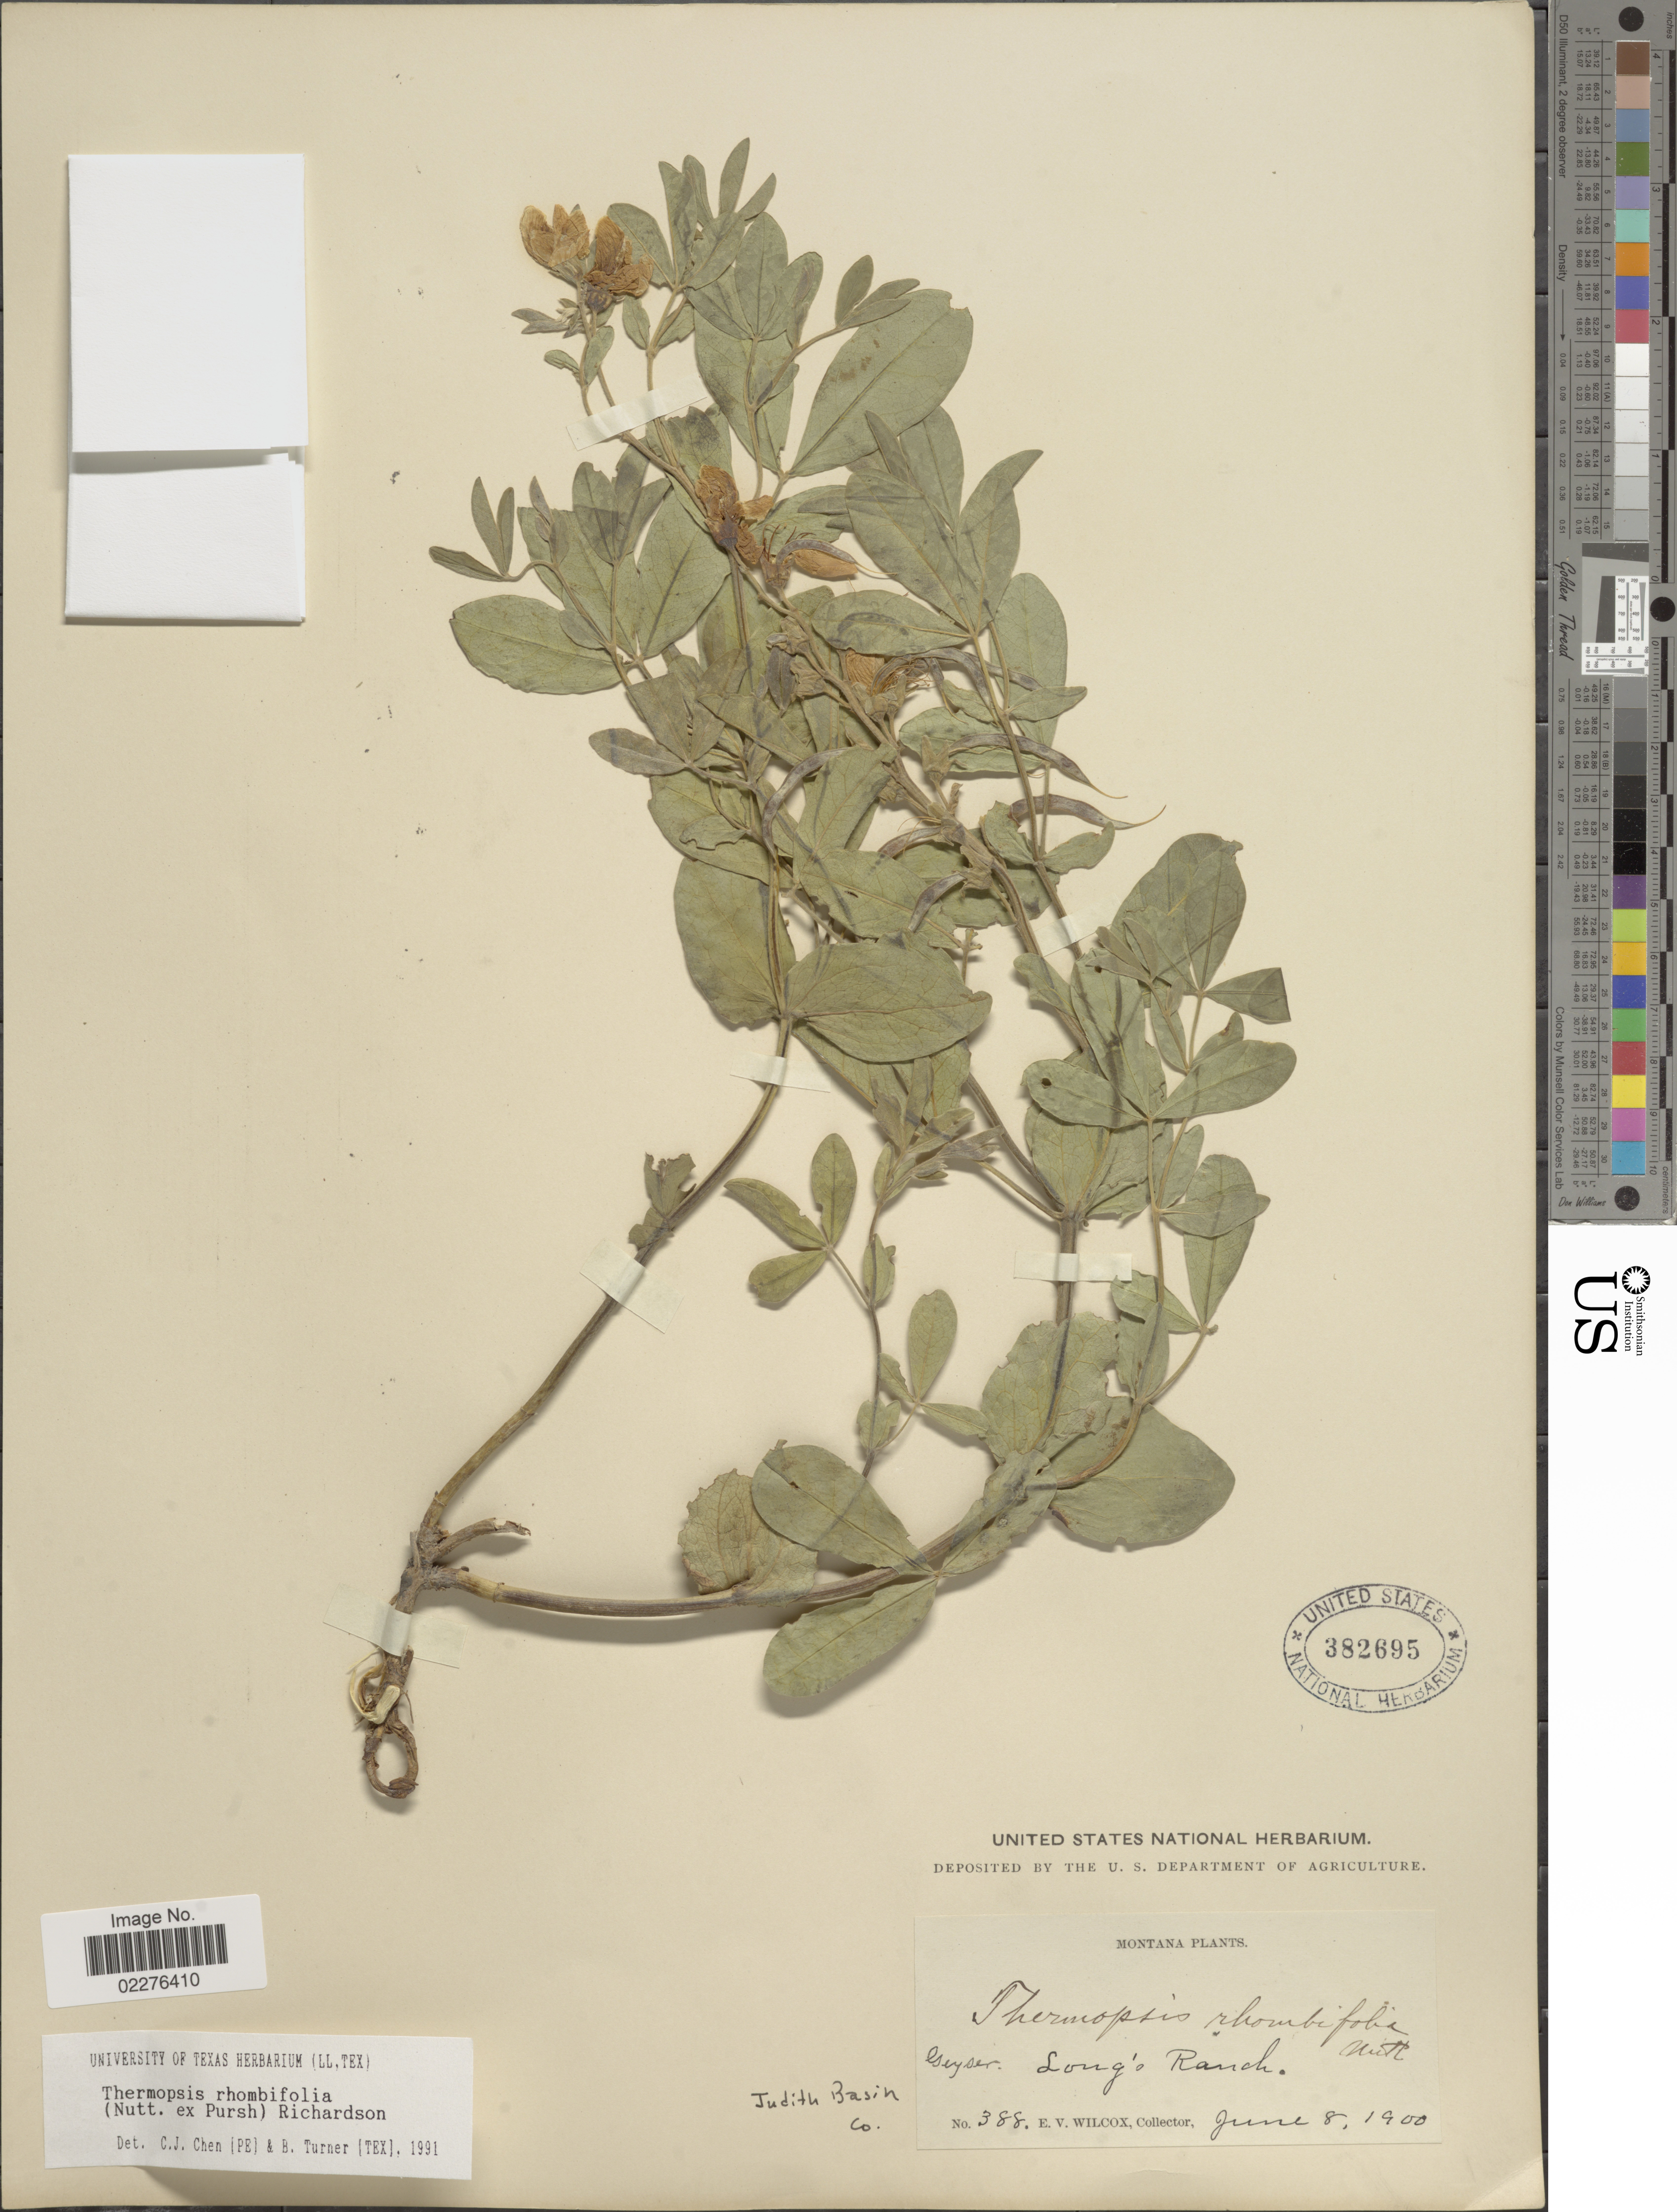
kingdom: Plantae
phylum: Tracheophyta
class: Magnoliopsida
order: Fabales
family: Fabaceae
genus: Thermopsis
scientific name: Thermopsis rhombifolia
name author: Richardson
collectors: E. V. Wilcox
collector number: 388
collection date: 1900-06-08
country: United States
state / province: Montana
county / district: Judith Basin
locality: Geyser, Long's Ranch, Judith Basin Co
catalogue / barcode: US 382695